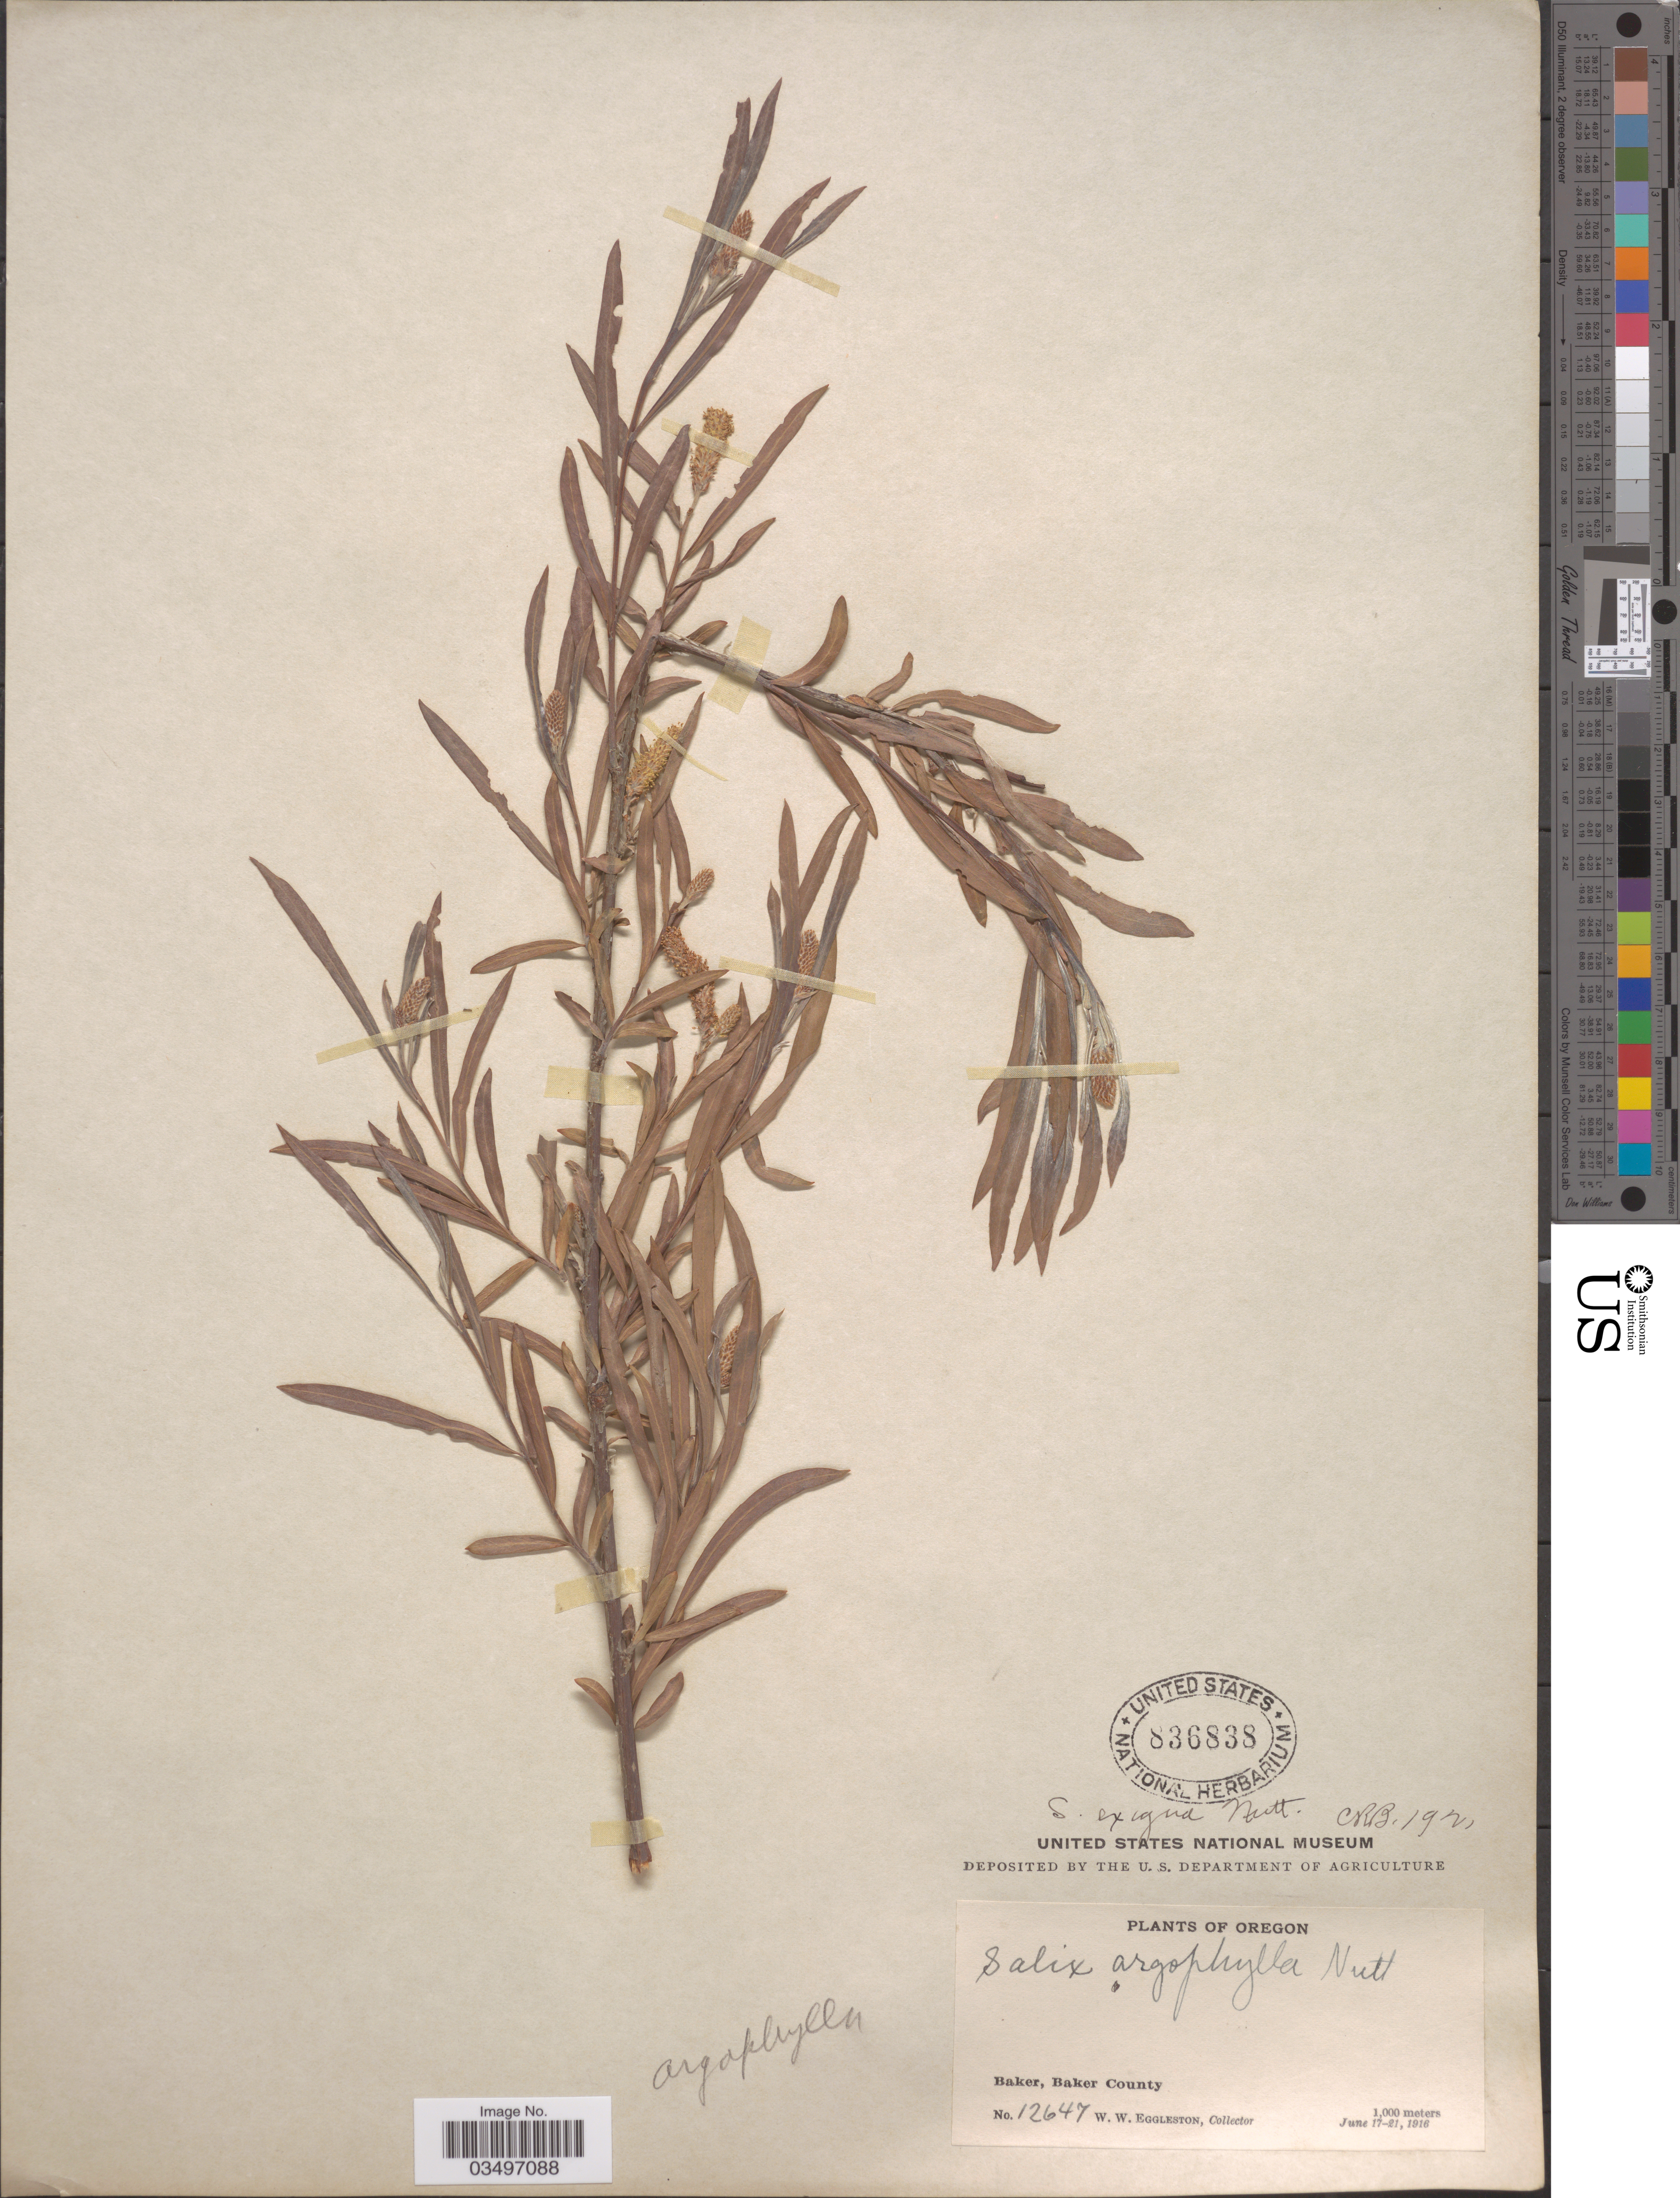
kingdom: Plantae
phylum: Tracheophyta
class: Magnoliopsida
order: Malpighiales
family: Salicaceae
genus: Salix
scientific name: Salix exigua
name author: Nutt.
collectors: W. W. Eggleston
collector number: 12647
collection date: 1916-06-17/1916-06-21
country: United States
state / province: Oregon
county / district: Baker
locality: Baker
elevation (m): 1000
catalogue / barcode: US 836838